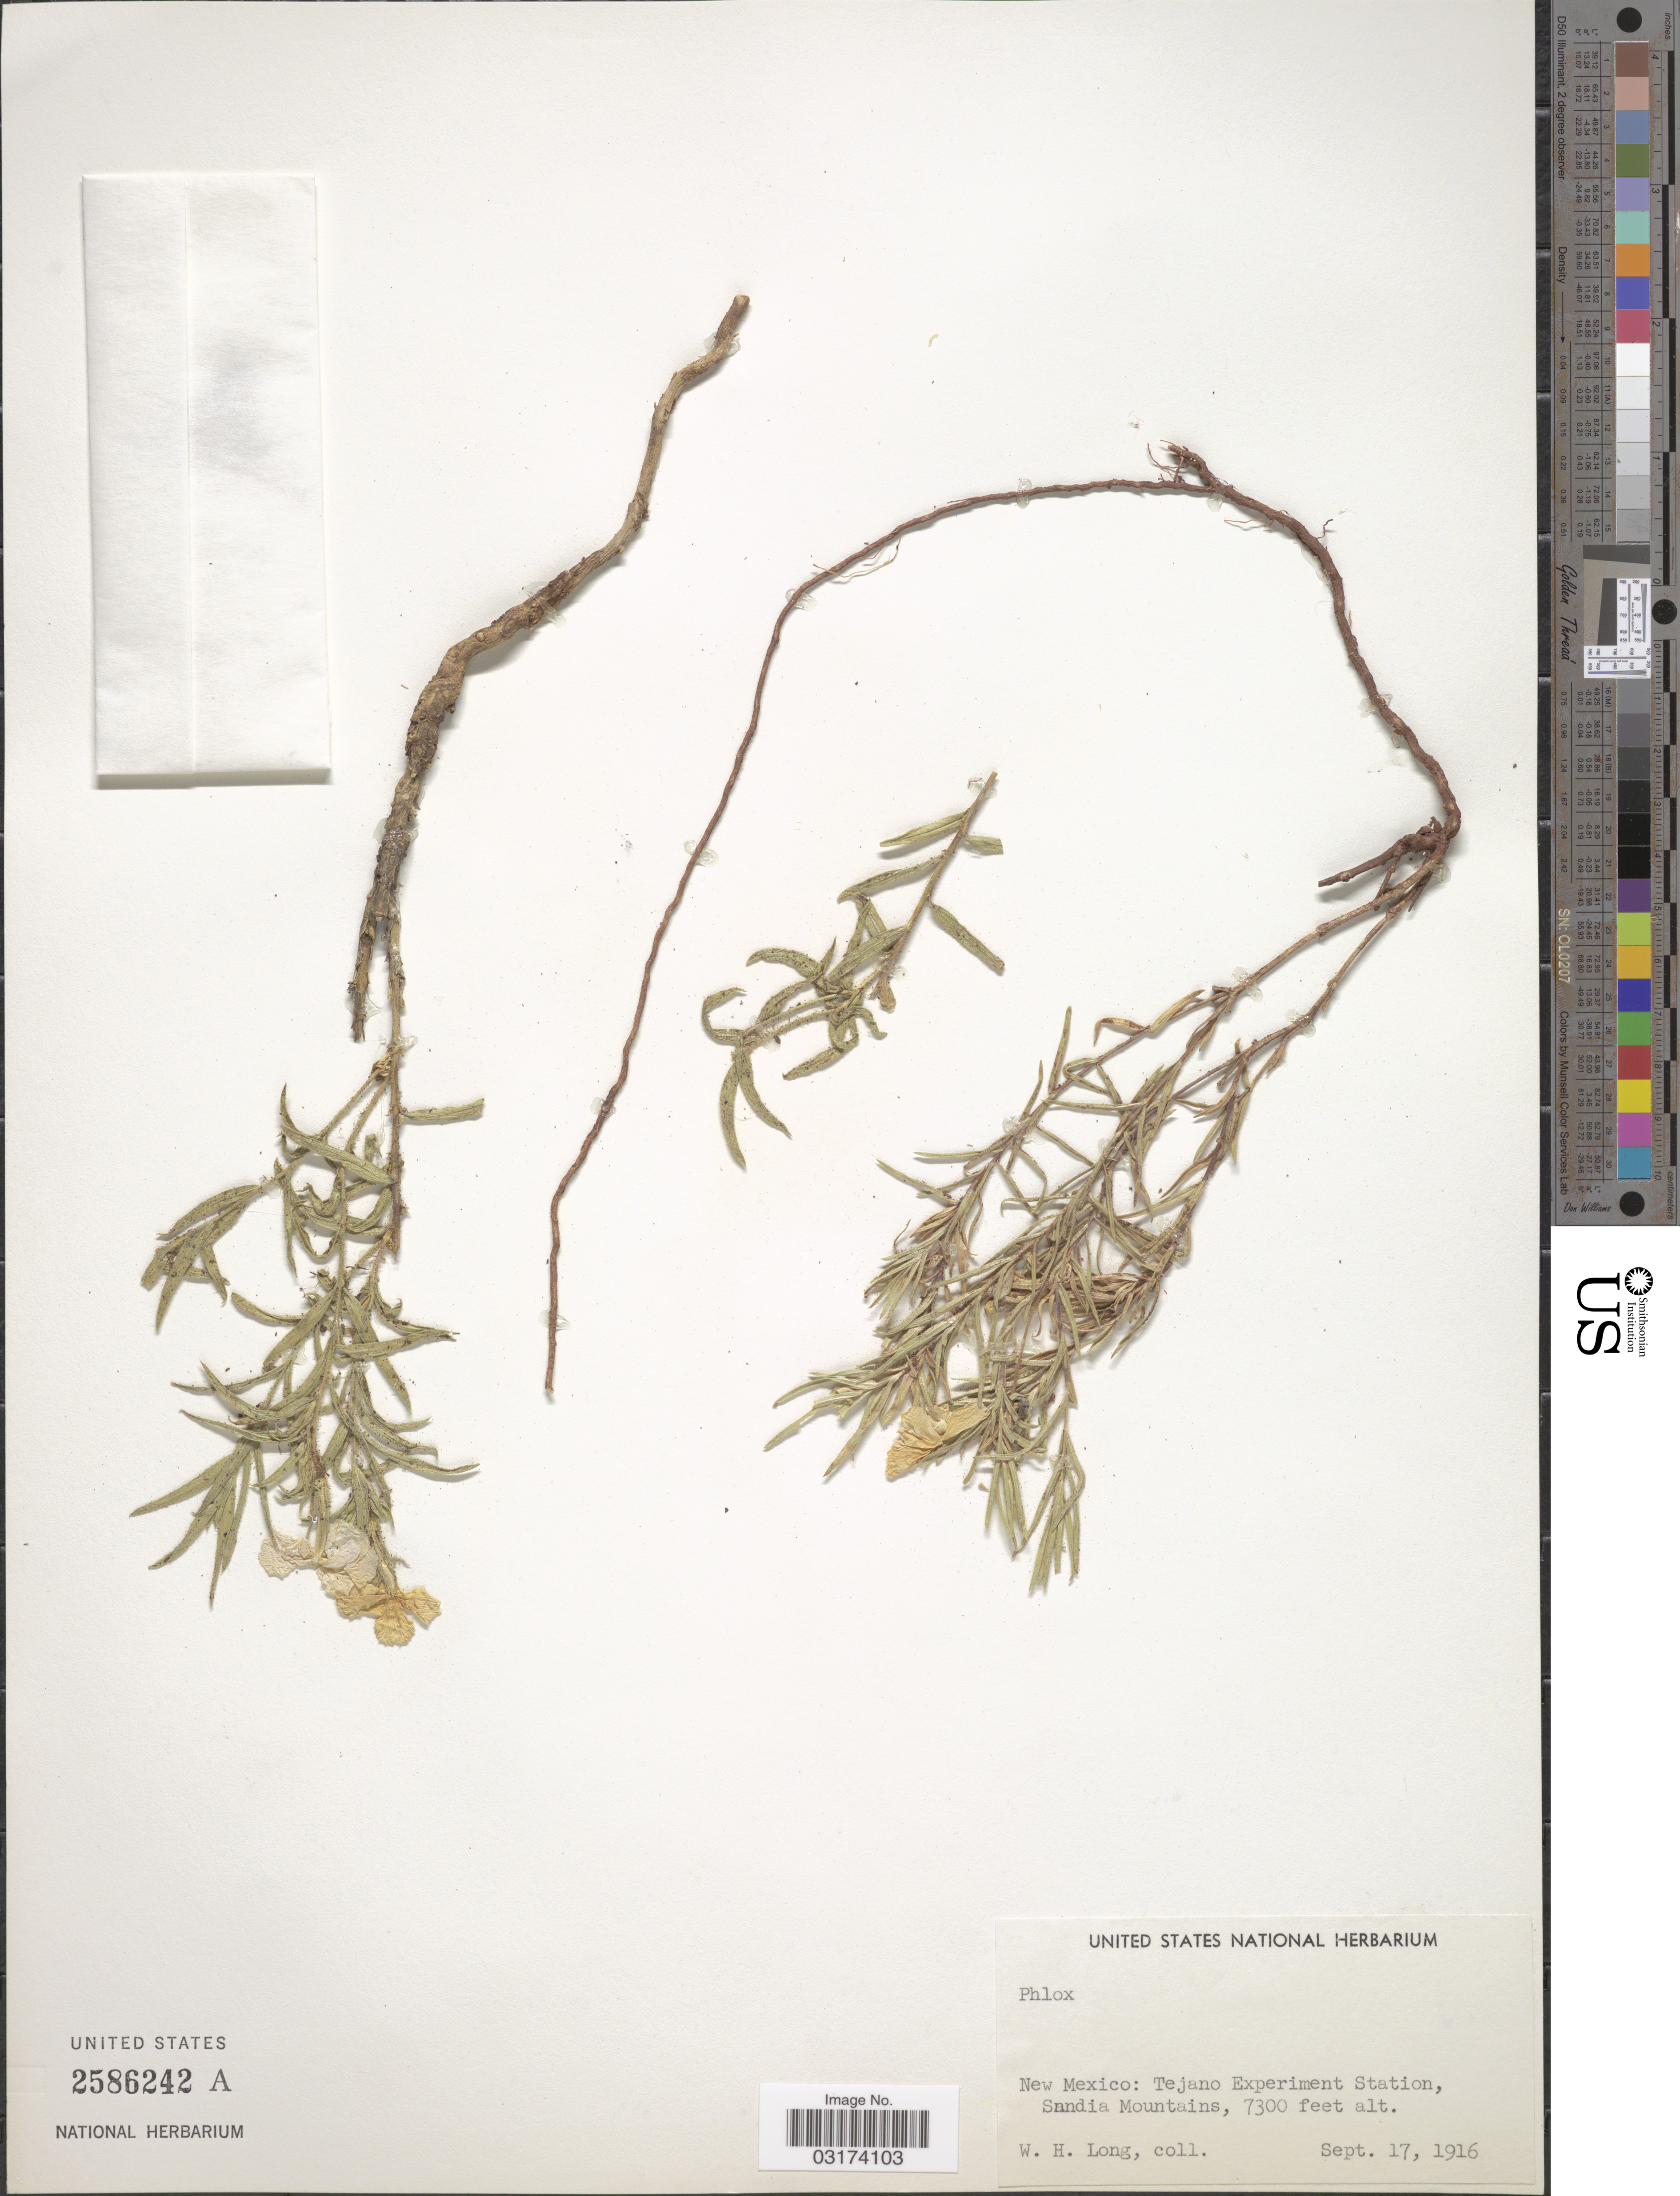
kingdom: Plantae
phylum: Tracheophyta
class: Magnoliopsida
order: Ericales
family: Polemoniaceae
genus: Phlox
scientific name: Phlox nana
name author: Nutt.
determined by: Mayfield, M. H.; Ferguson, C. J.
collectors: W. Long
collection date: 1916-09-17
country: United States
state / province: New Mexico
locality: New Mexico: Tejano Experiment Station, Sandia Mountains.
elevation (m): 2225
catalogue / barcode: US 2586242A